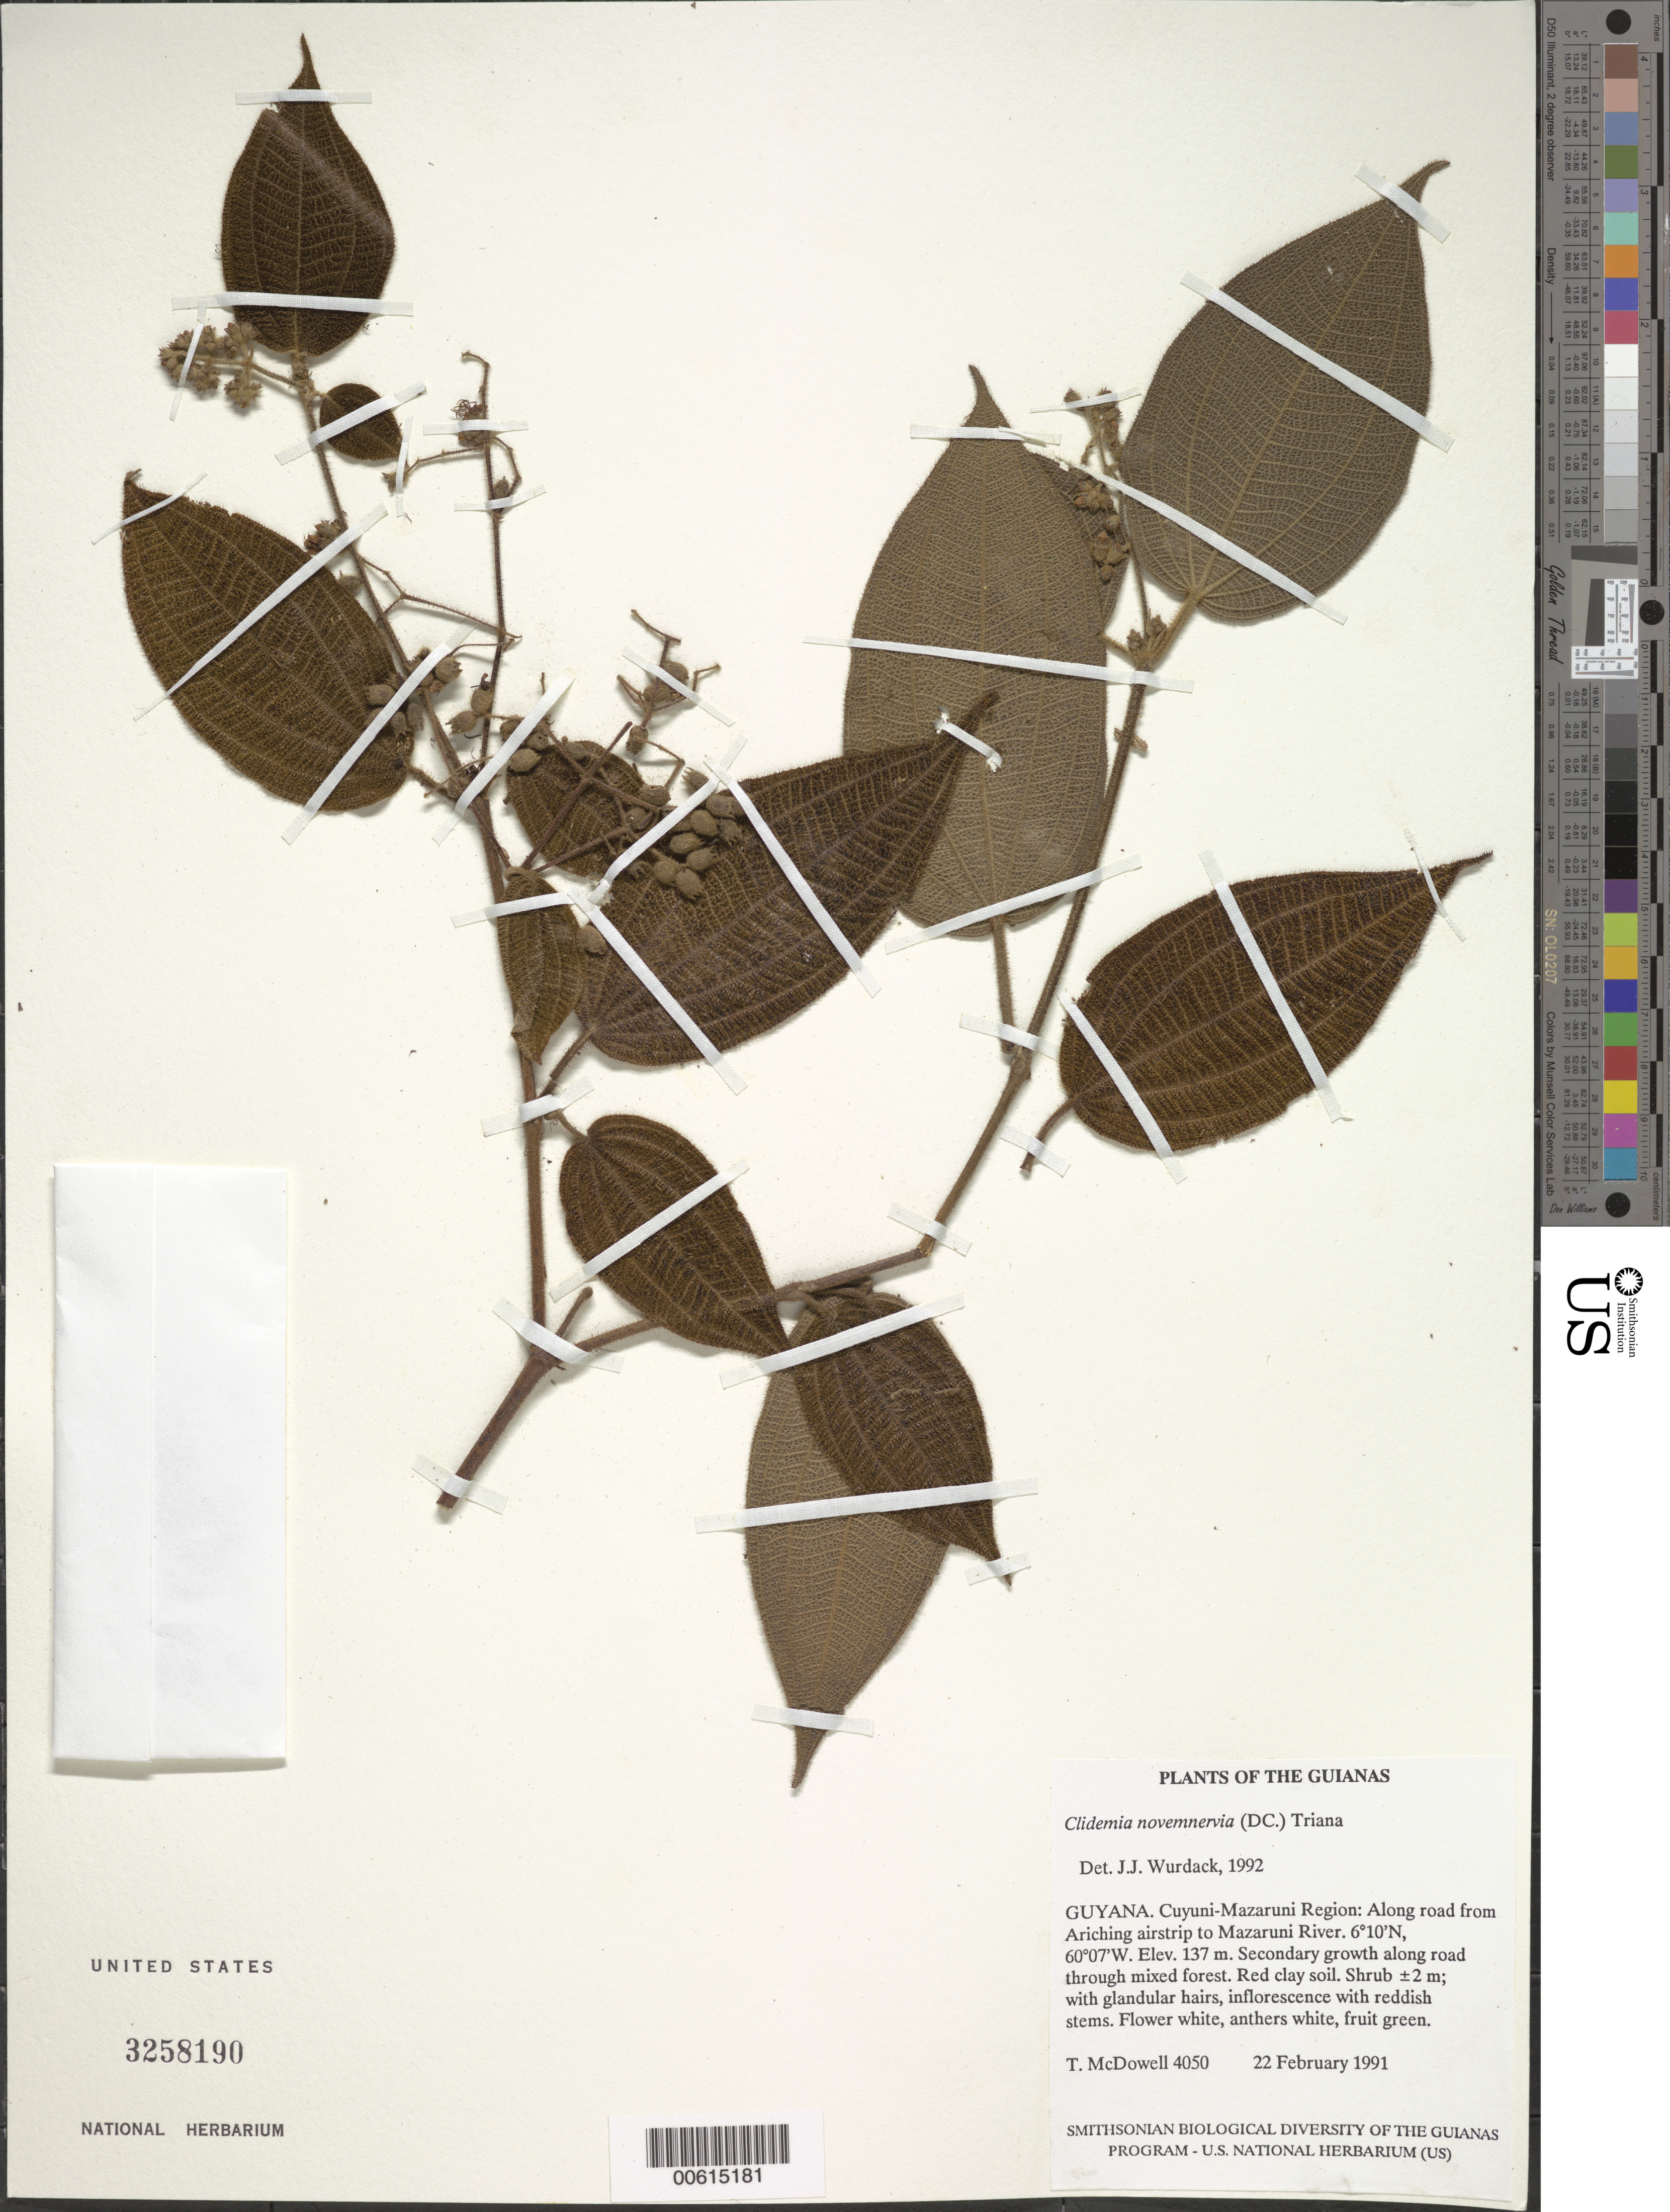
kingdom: Plantae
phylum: Tracheophyta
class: Magnoliopsida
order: Myrtales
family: Melastomataceae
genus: Clidemia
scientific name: Clidemia novemnervia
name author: (DC.) Triana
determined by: Wurdack, John J., (US), US (UNITED STATES)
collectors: T. McDowell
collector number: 4050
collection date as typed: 22 February 1991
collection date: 1991-02-22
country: Guyana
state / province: Cuyuni-Mazaruni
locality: Along road from Ariching airstrip to Mazaruni River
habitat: Secondary growth along road through mixed forest. Red clay soil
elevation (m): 137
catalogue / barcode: US 3258190